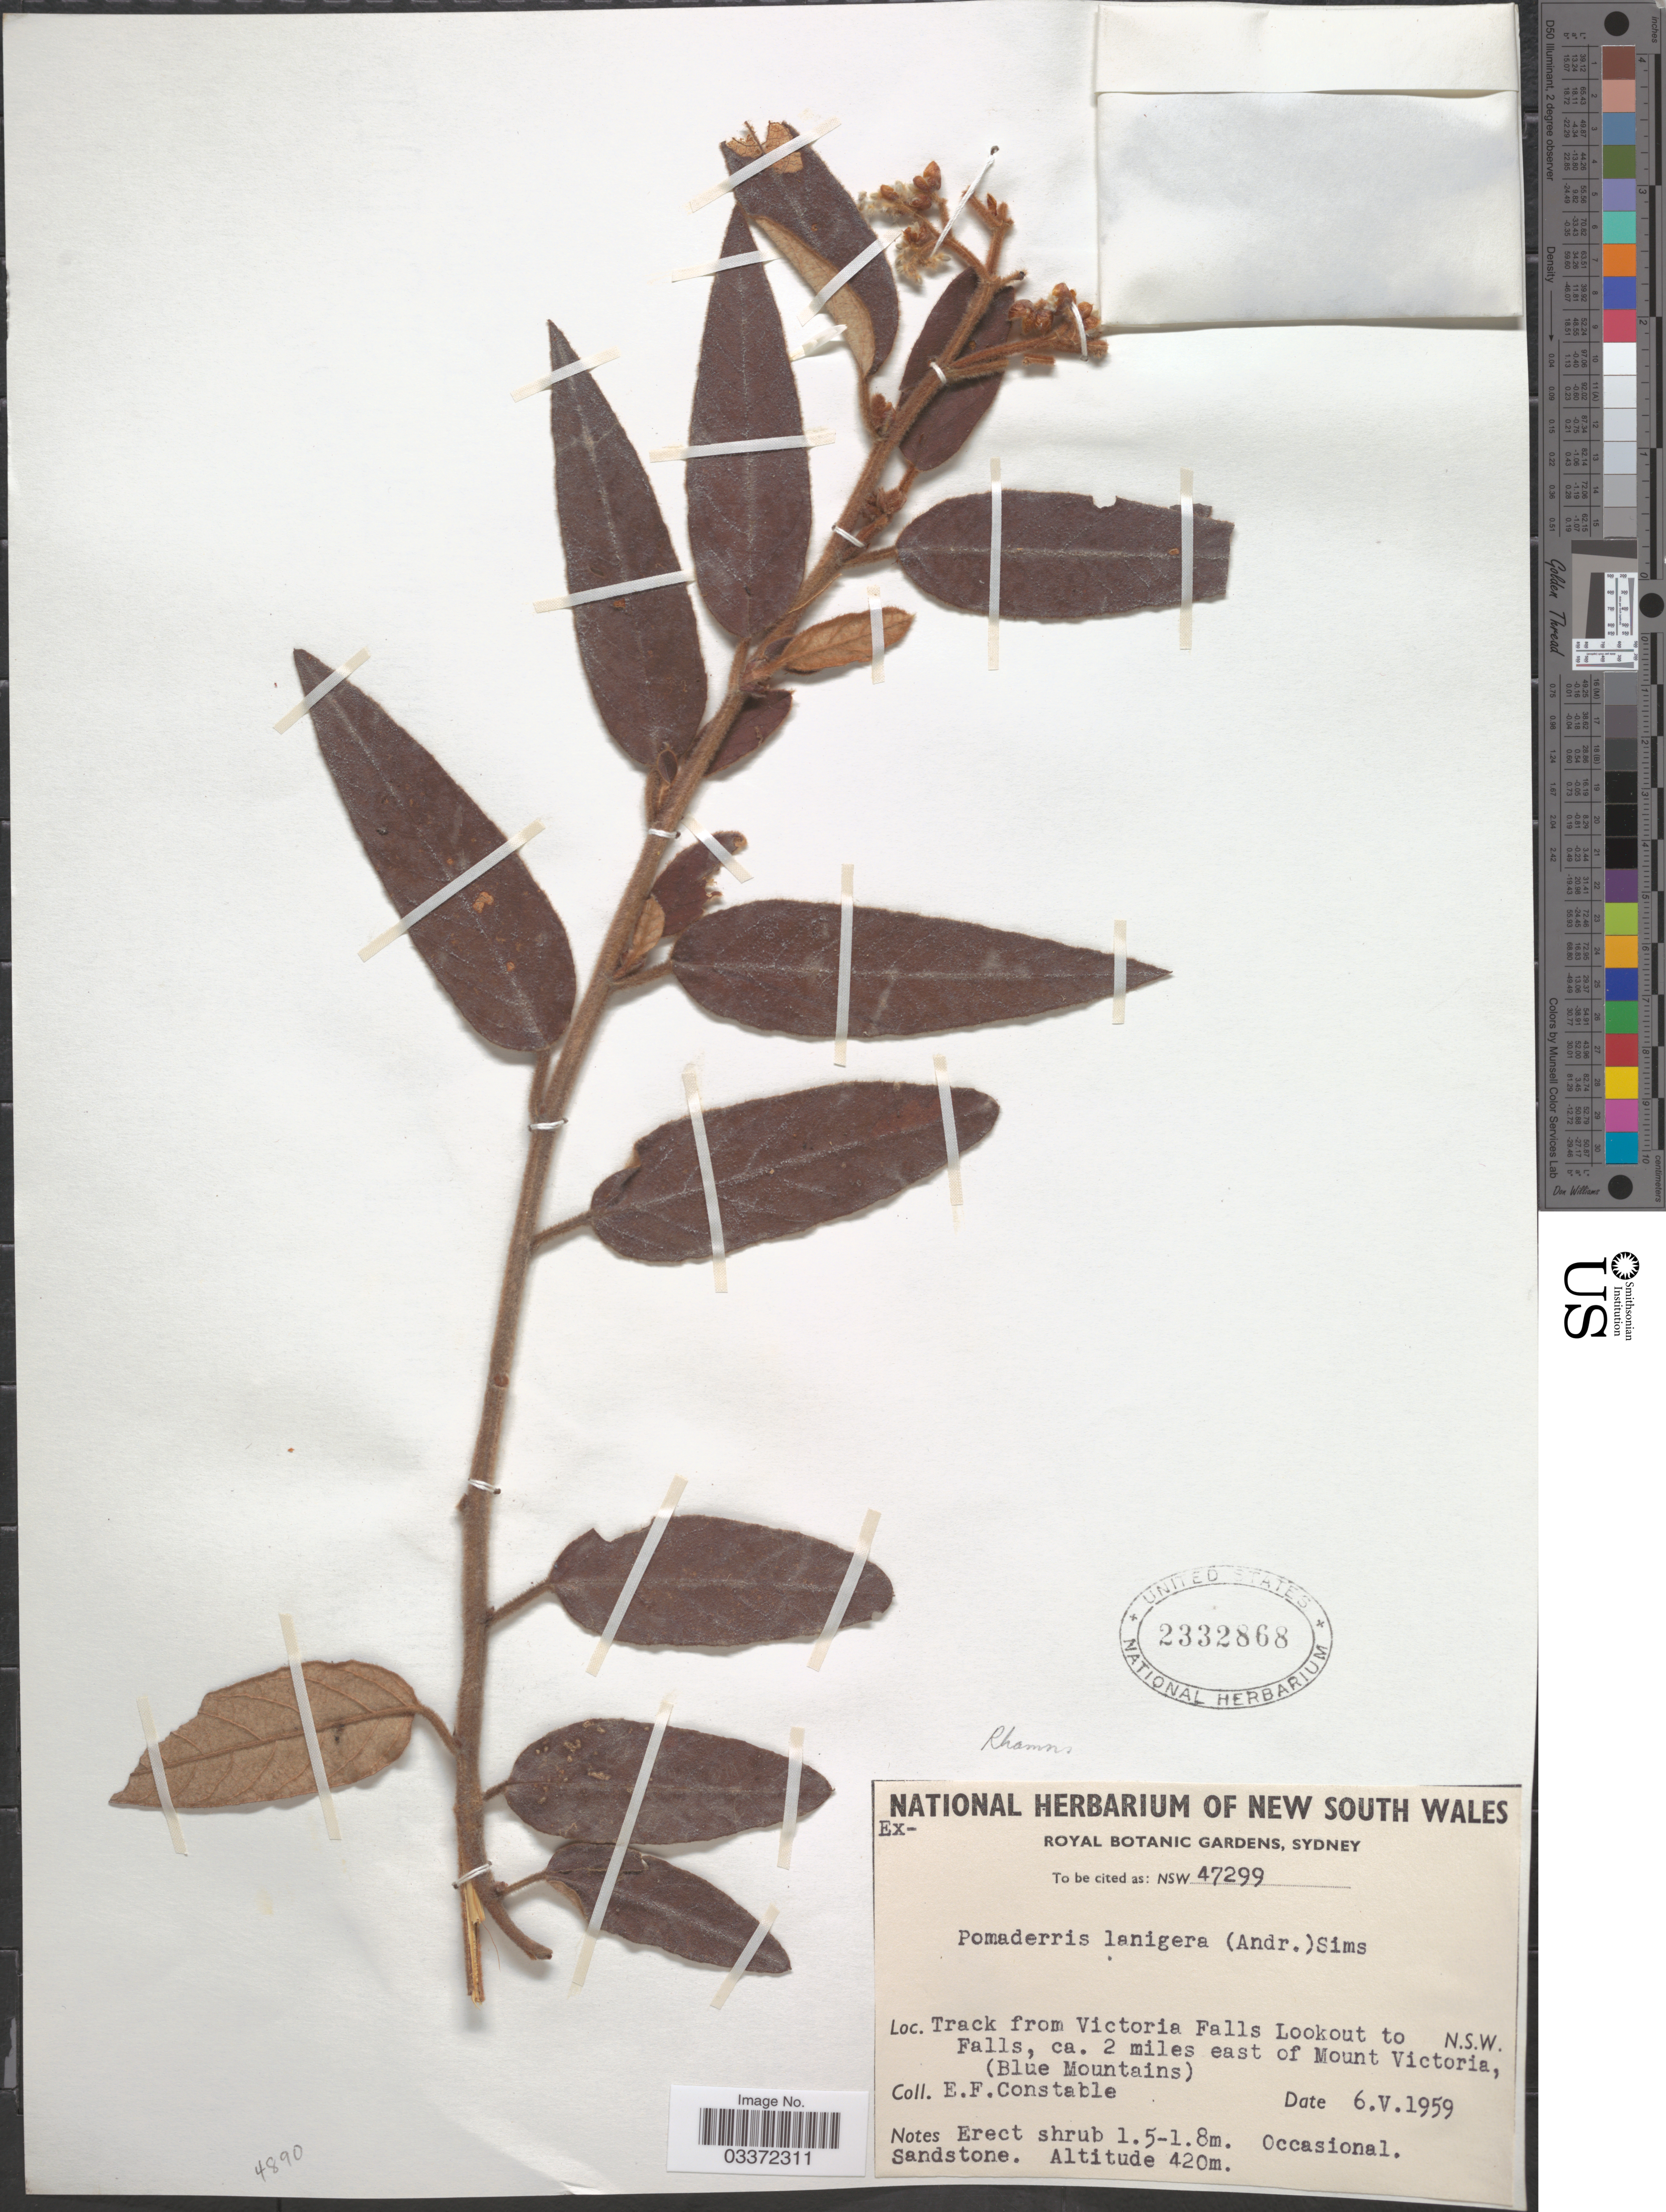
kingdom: Plantae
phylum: Tracheophyta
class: Magnoliopsida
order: Rosales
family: Rhamnaceae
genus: Pomaderris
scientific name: Pomaderris lanigera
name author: (Andrews) Sims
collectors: E. F. Constable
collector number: NSW47299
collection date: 1959-05-06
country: Australia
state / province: New South Wales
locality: Track from Victoria Falls Lookout to Falls, ca. 2 miles east of Mount Victoria, (Blue Mountains).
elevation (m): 420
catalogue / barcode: US 2332868